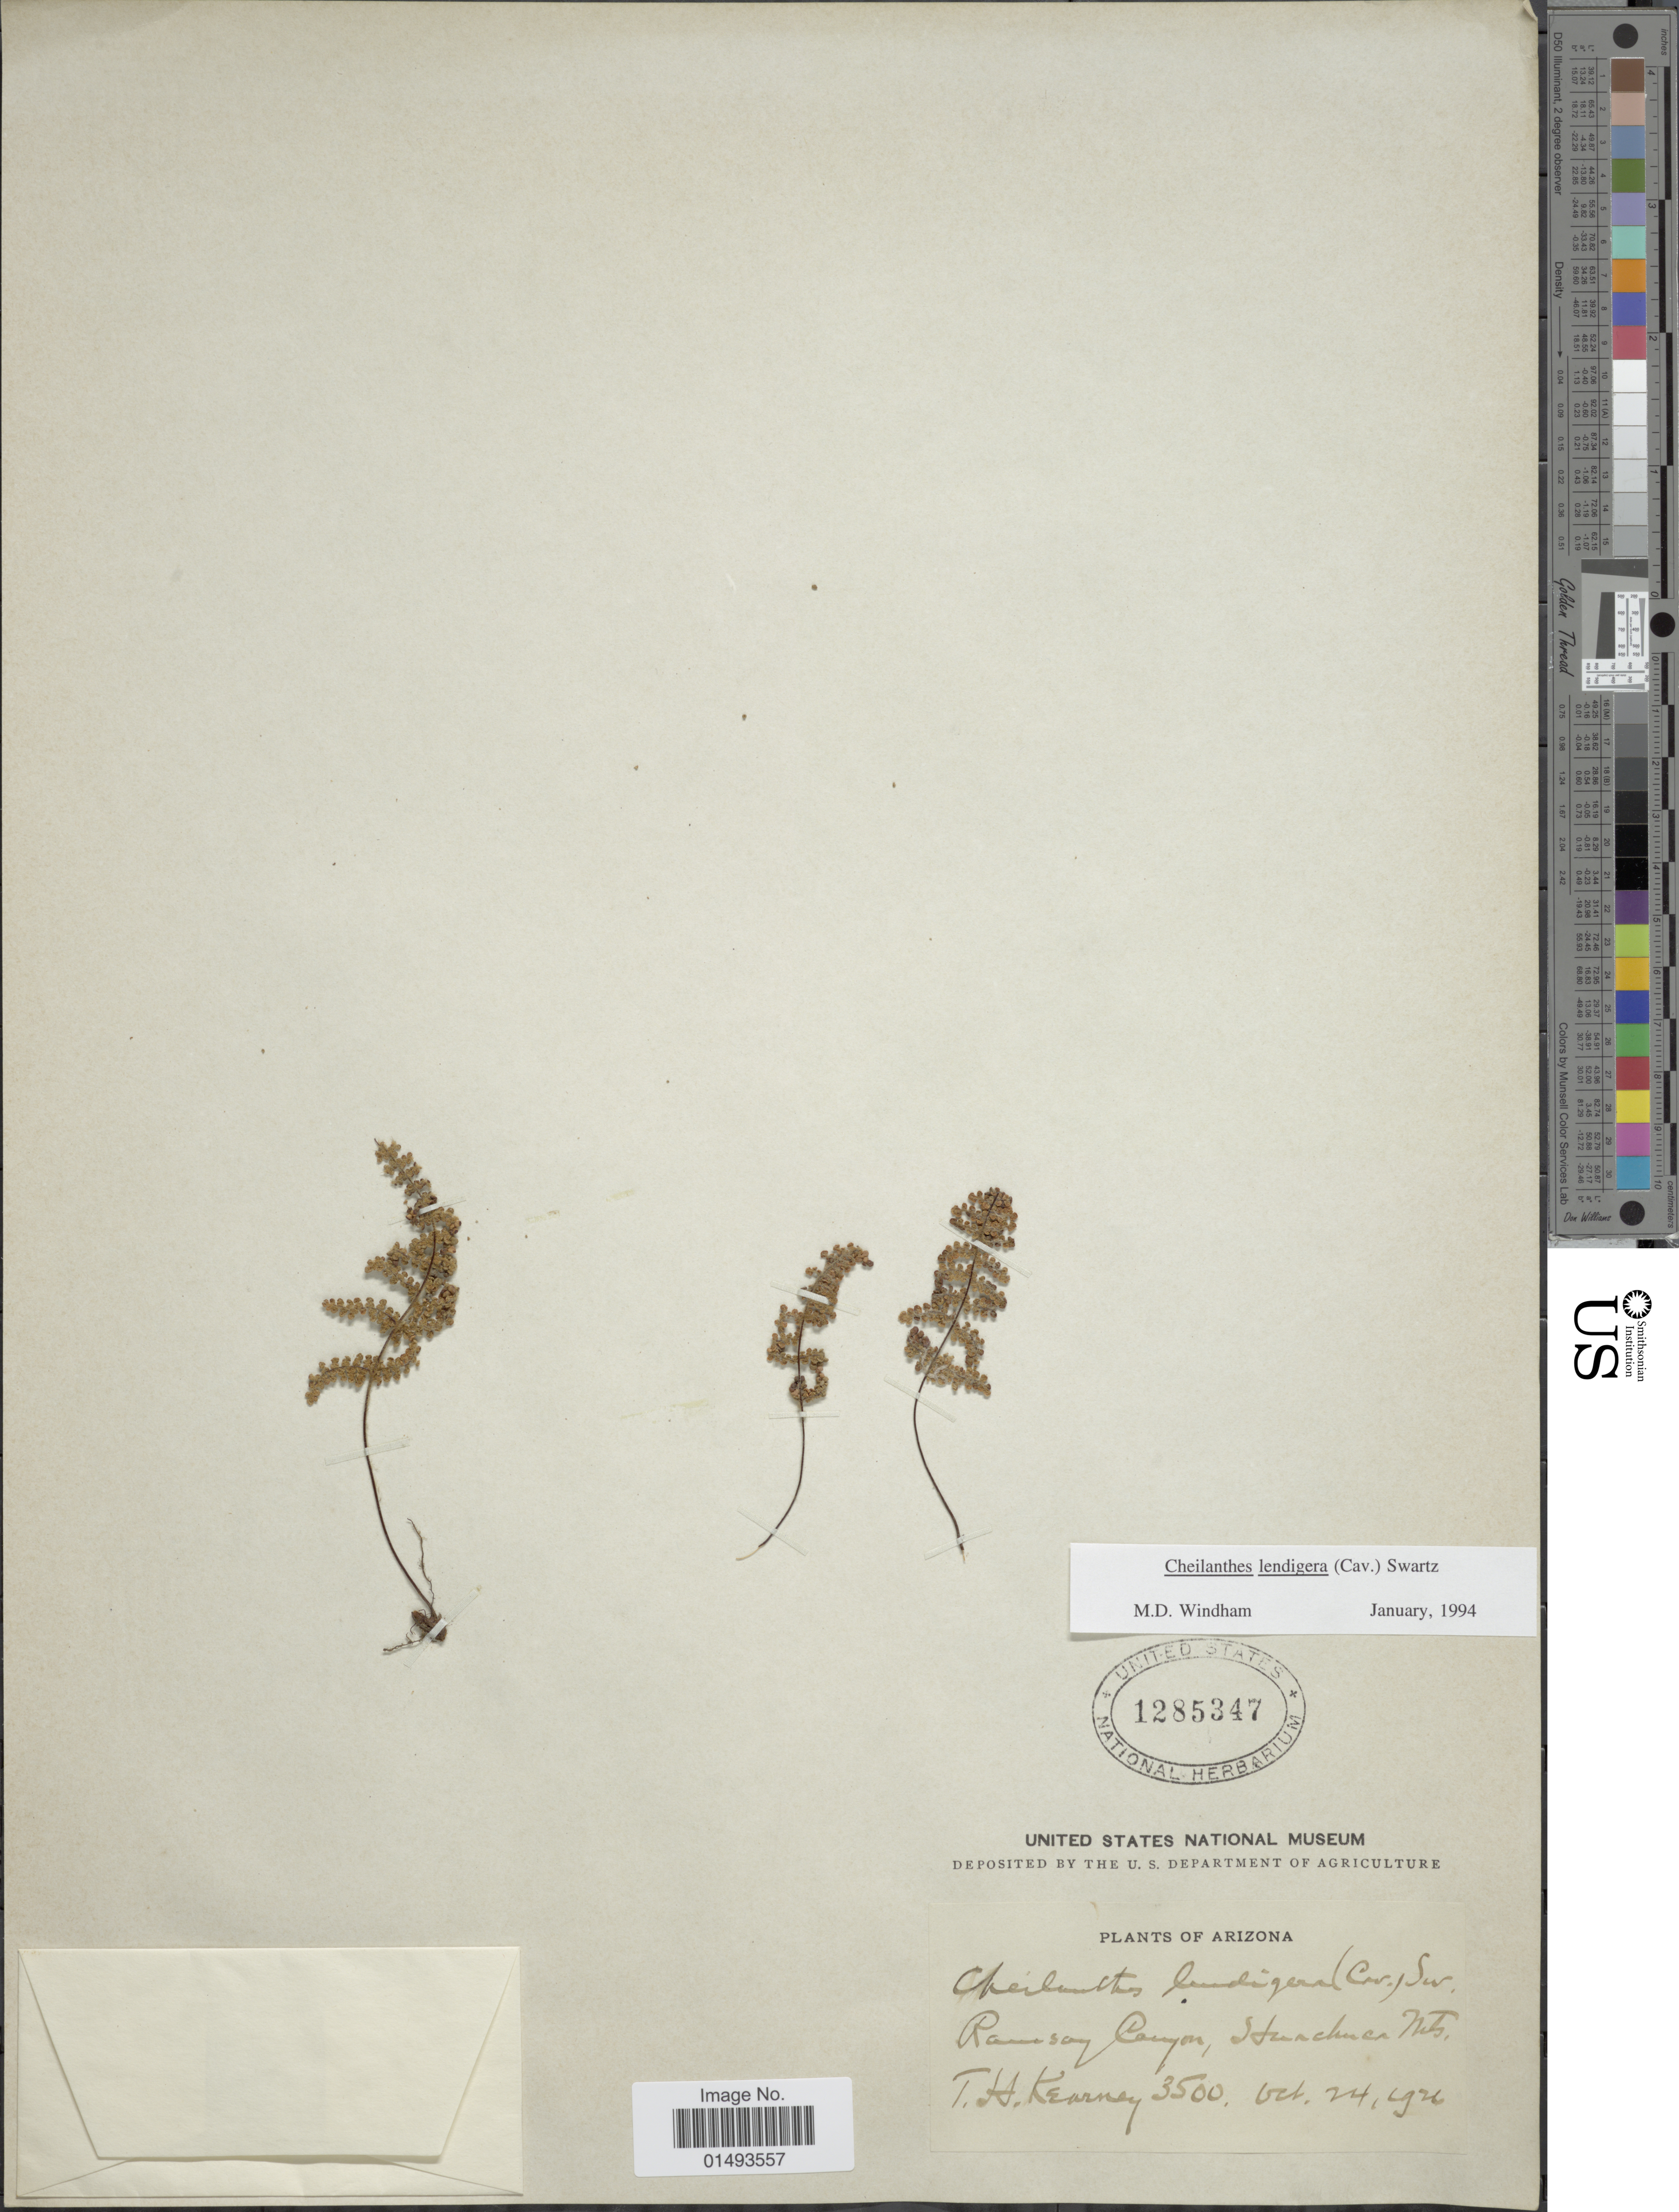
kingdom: Plantae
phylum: Tracheophyta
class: Polypodiopsida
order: Polypodiales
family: Pteridaceae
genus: Myriopteris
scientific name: Myriopteris lendigera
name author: (Cav.) J. Sm.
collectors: T. H. Kearney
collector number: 3500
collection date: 1926-10-24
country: United States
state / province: Arizona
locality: Plants of Arizona, Ramsay Canyon, Stutchman Mts.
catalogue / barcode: US 1285347